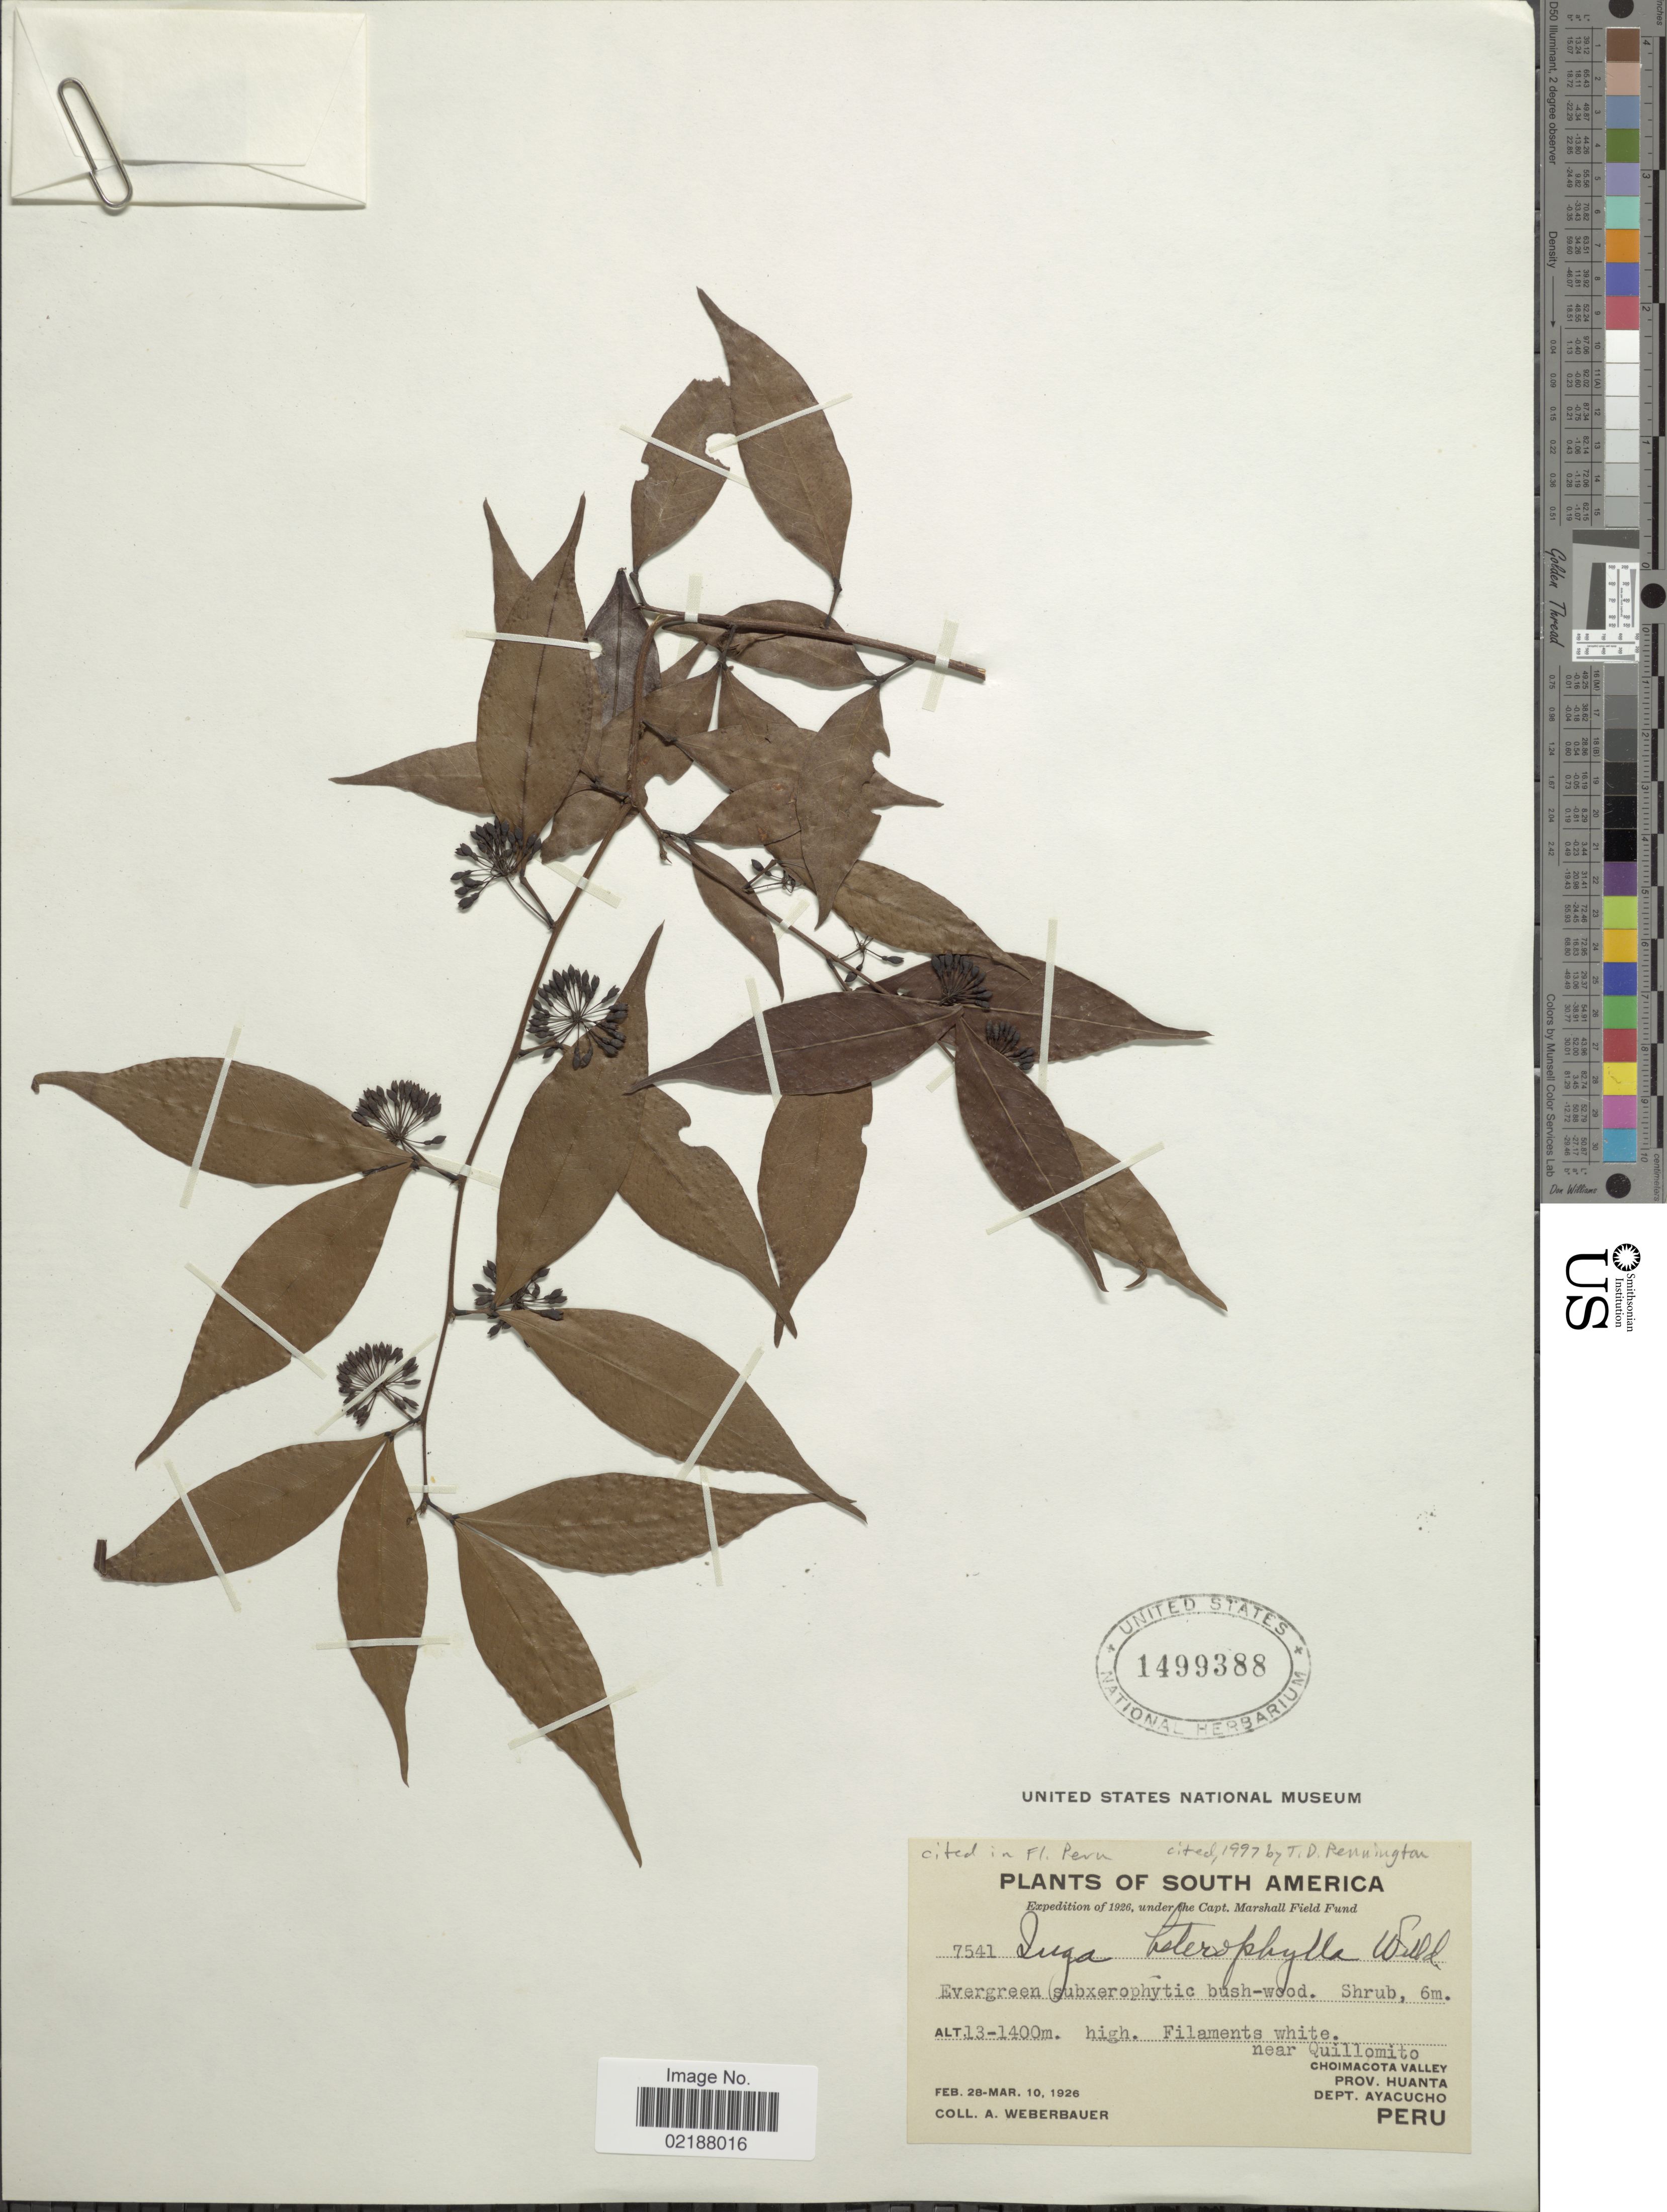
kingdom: Plantae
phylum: Tracheophyta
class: Magnoliopsida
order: Fabales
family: Fabaceae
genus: Inga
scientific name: Inga heterophylla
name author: Willd.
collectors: A. Weberbauer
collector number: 7541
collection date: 1926-02-28/1926-03-10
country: Peru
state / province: Ayacucho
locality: Near Quillomito, Chiomacota Valley, Prov. Huanta, Dept. Ayacucho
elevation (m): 1300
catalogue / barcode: US 1499388